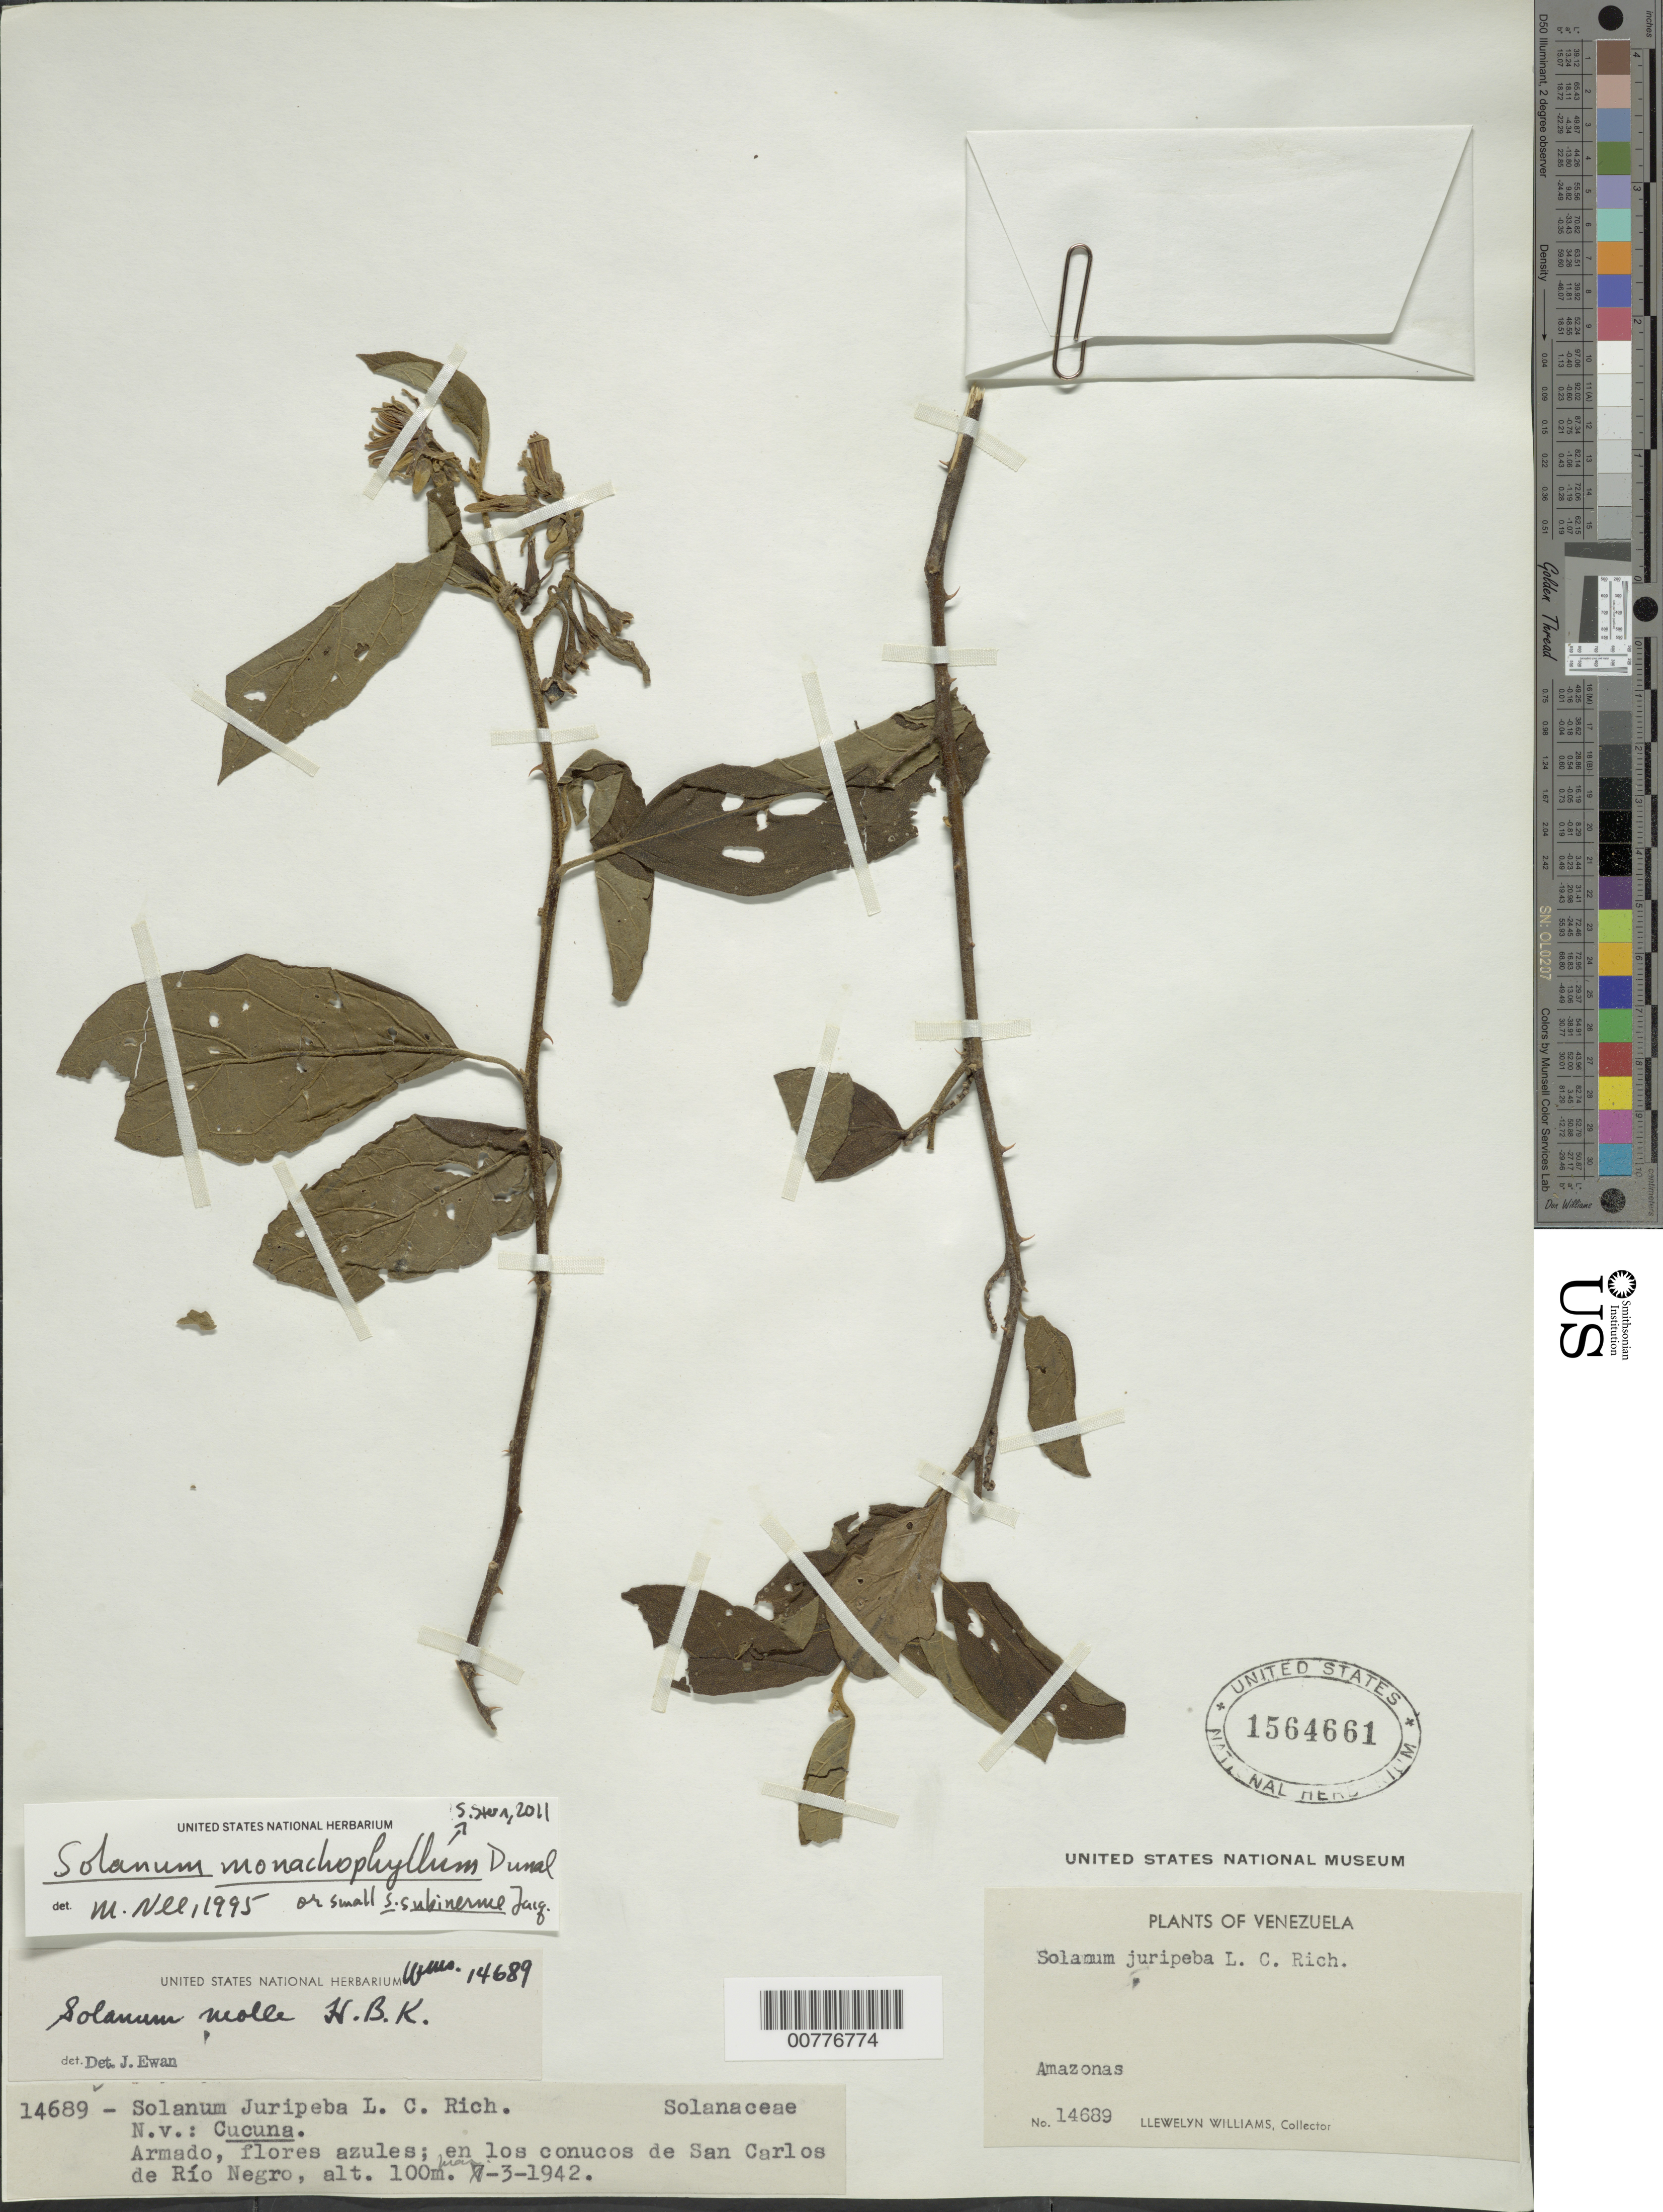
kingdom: Plantae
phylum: Tracheophyta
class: Magnoliopsida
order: Solanales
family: Solanaceae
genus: Solanum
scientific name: Solanum monachophyllum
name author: Dunal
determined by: Nee, Michael H.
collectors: L. Williams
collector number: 14689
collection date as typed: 3 Mar 1942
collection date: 1942-03-03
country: Venezuela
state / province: Amazonas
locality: San Carlos de Río Negro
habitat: En los conucos.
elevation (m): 100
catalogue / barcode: US 1564661